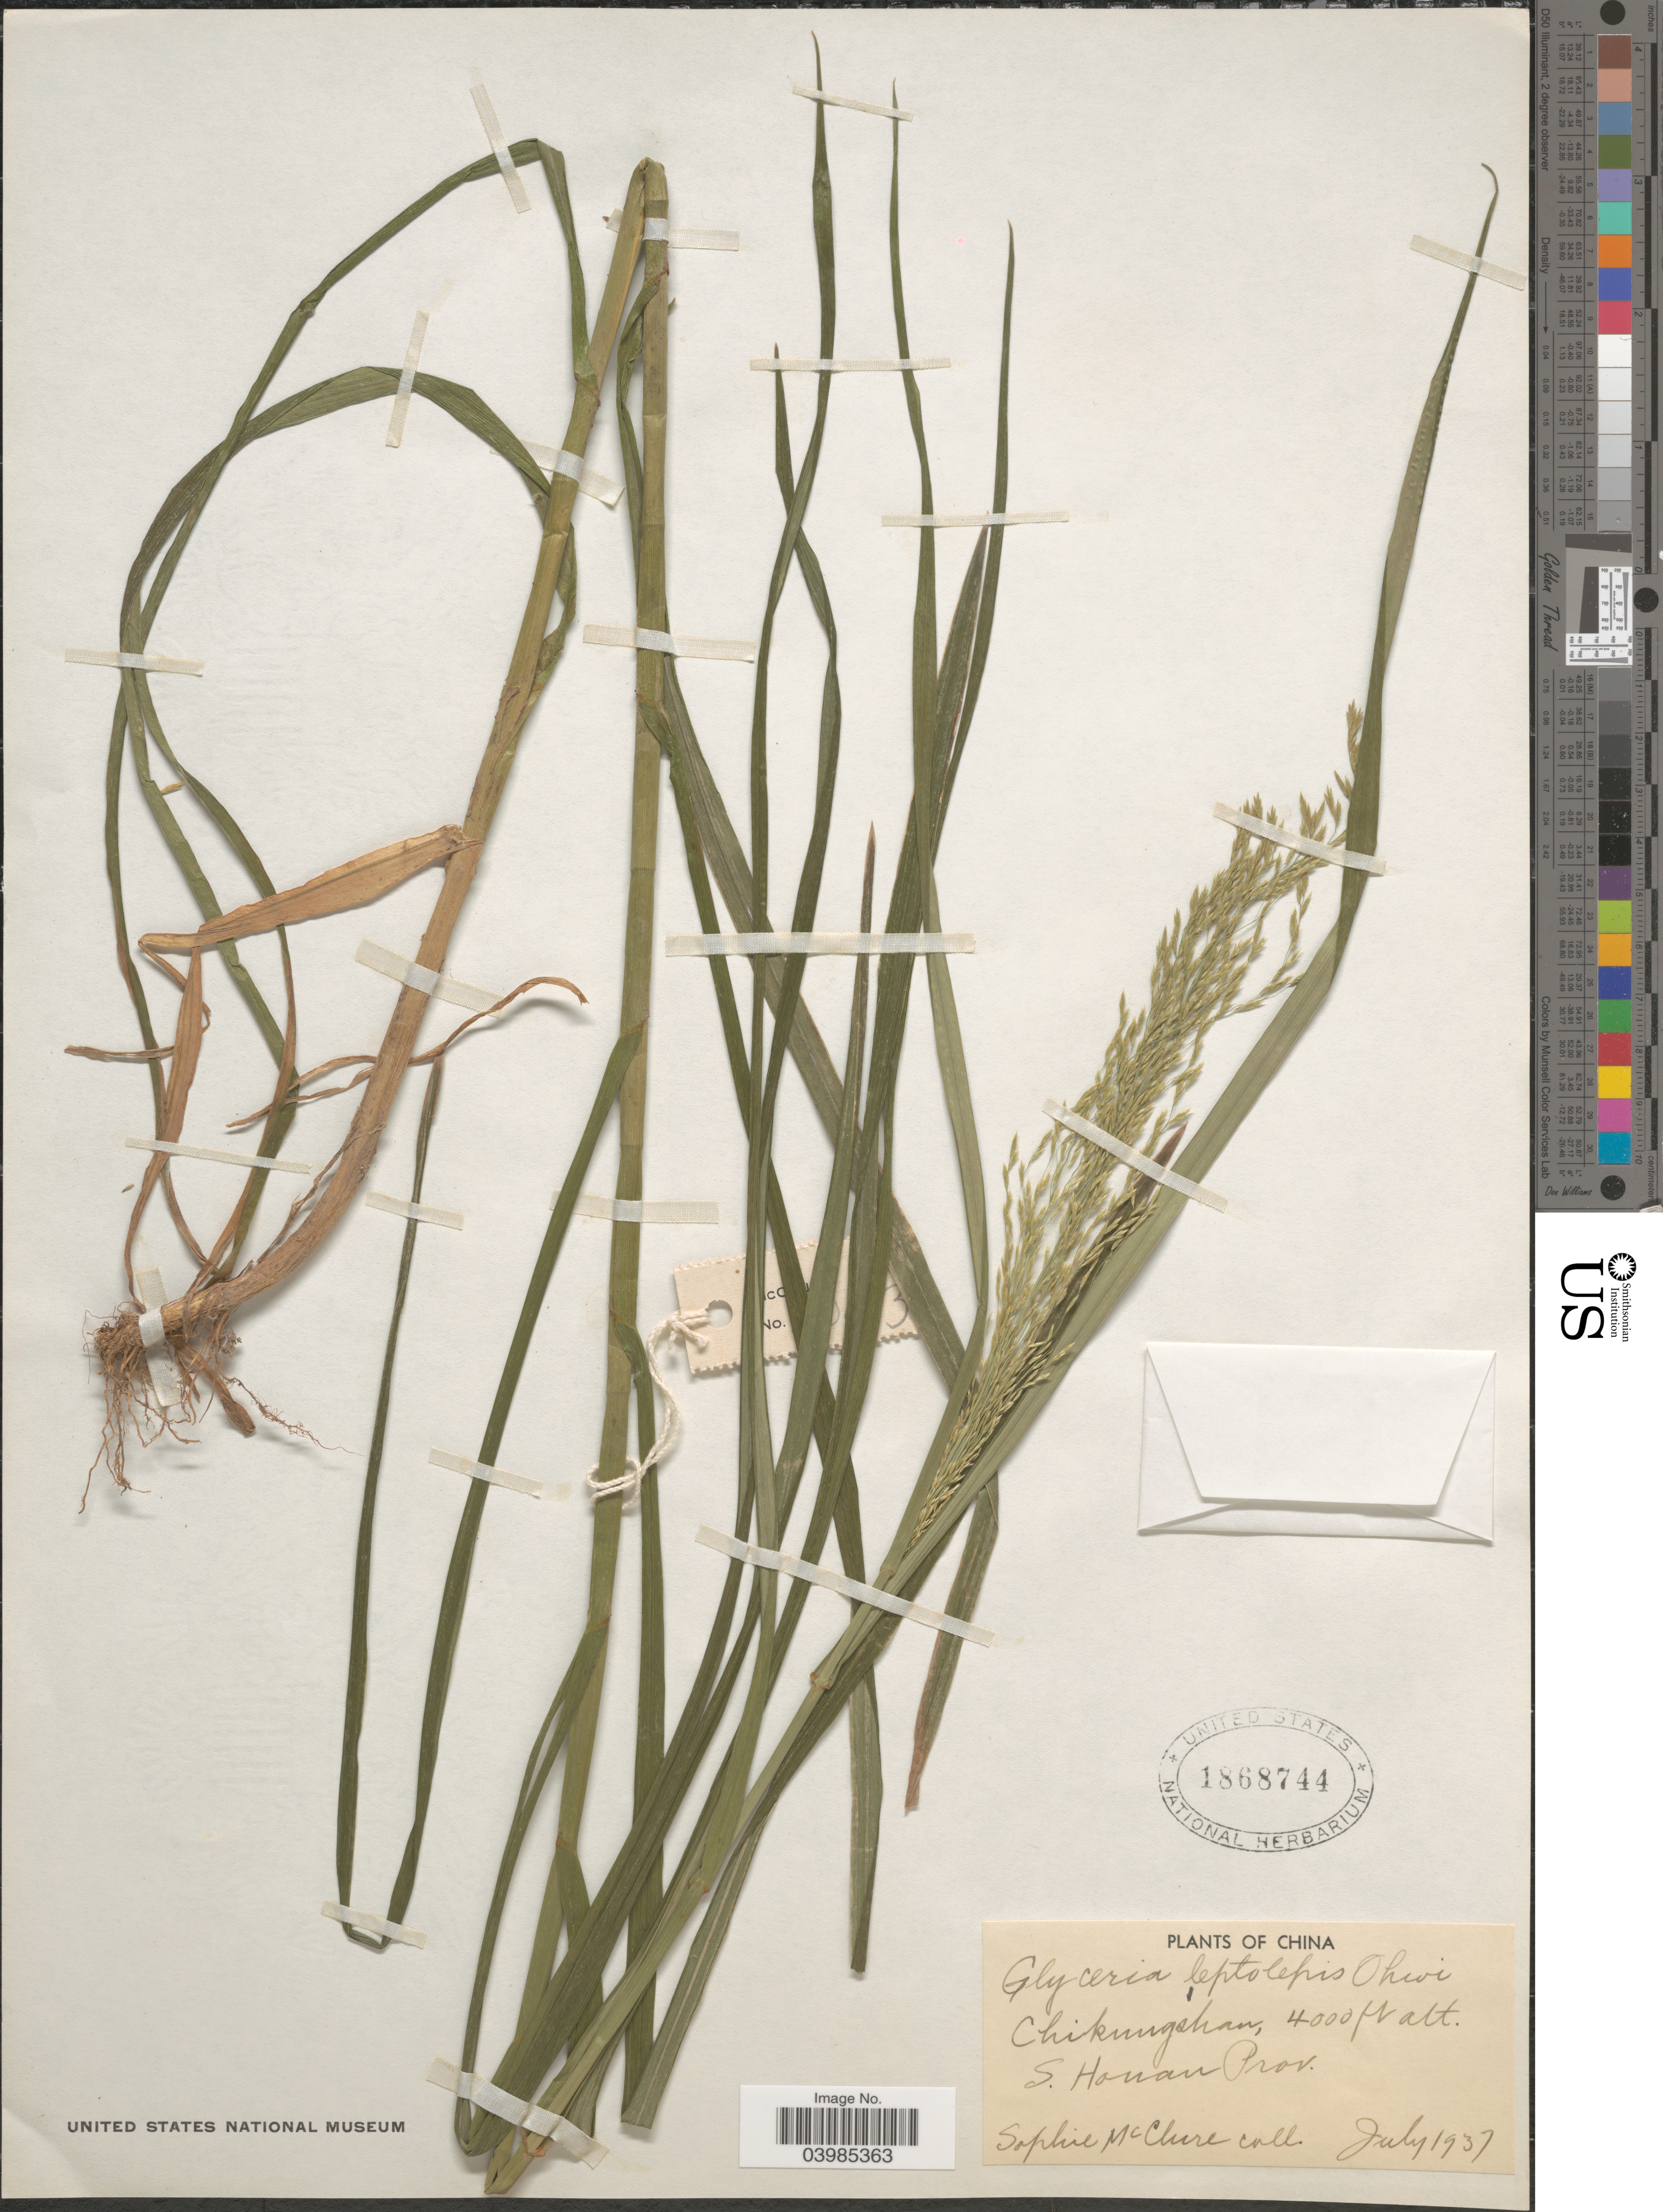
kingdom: Plantae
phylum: Tracheophyta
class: Liliopsida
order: Poales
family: Poaceae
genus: Glyceria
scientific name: Glyceria leptolepis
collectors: S. McClure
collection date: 1937-07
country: China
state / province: Henan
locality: Chikungshan, S. Honan Prov.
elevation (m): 1219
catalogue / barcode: US 1868744